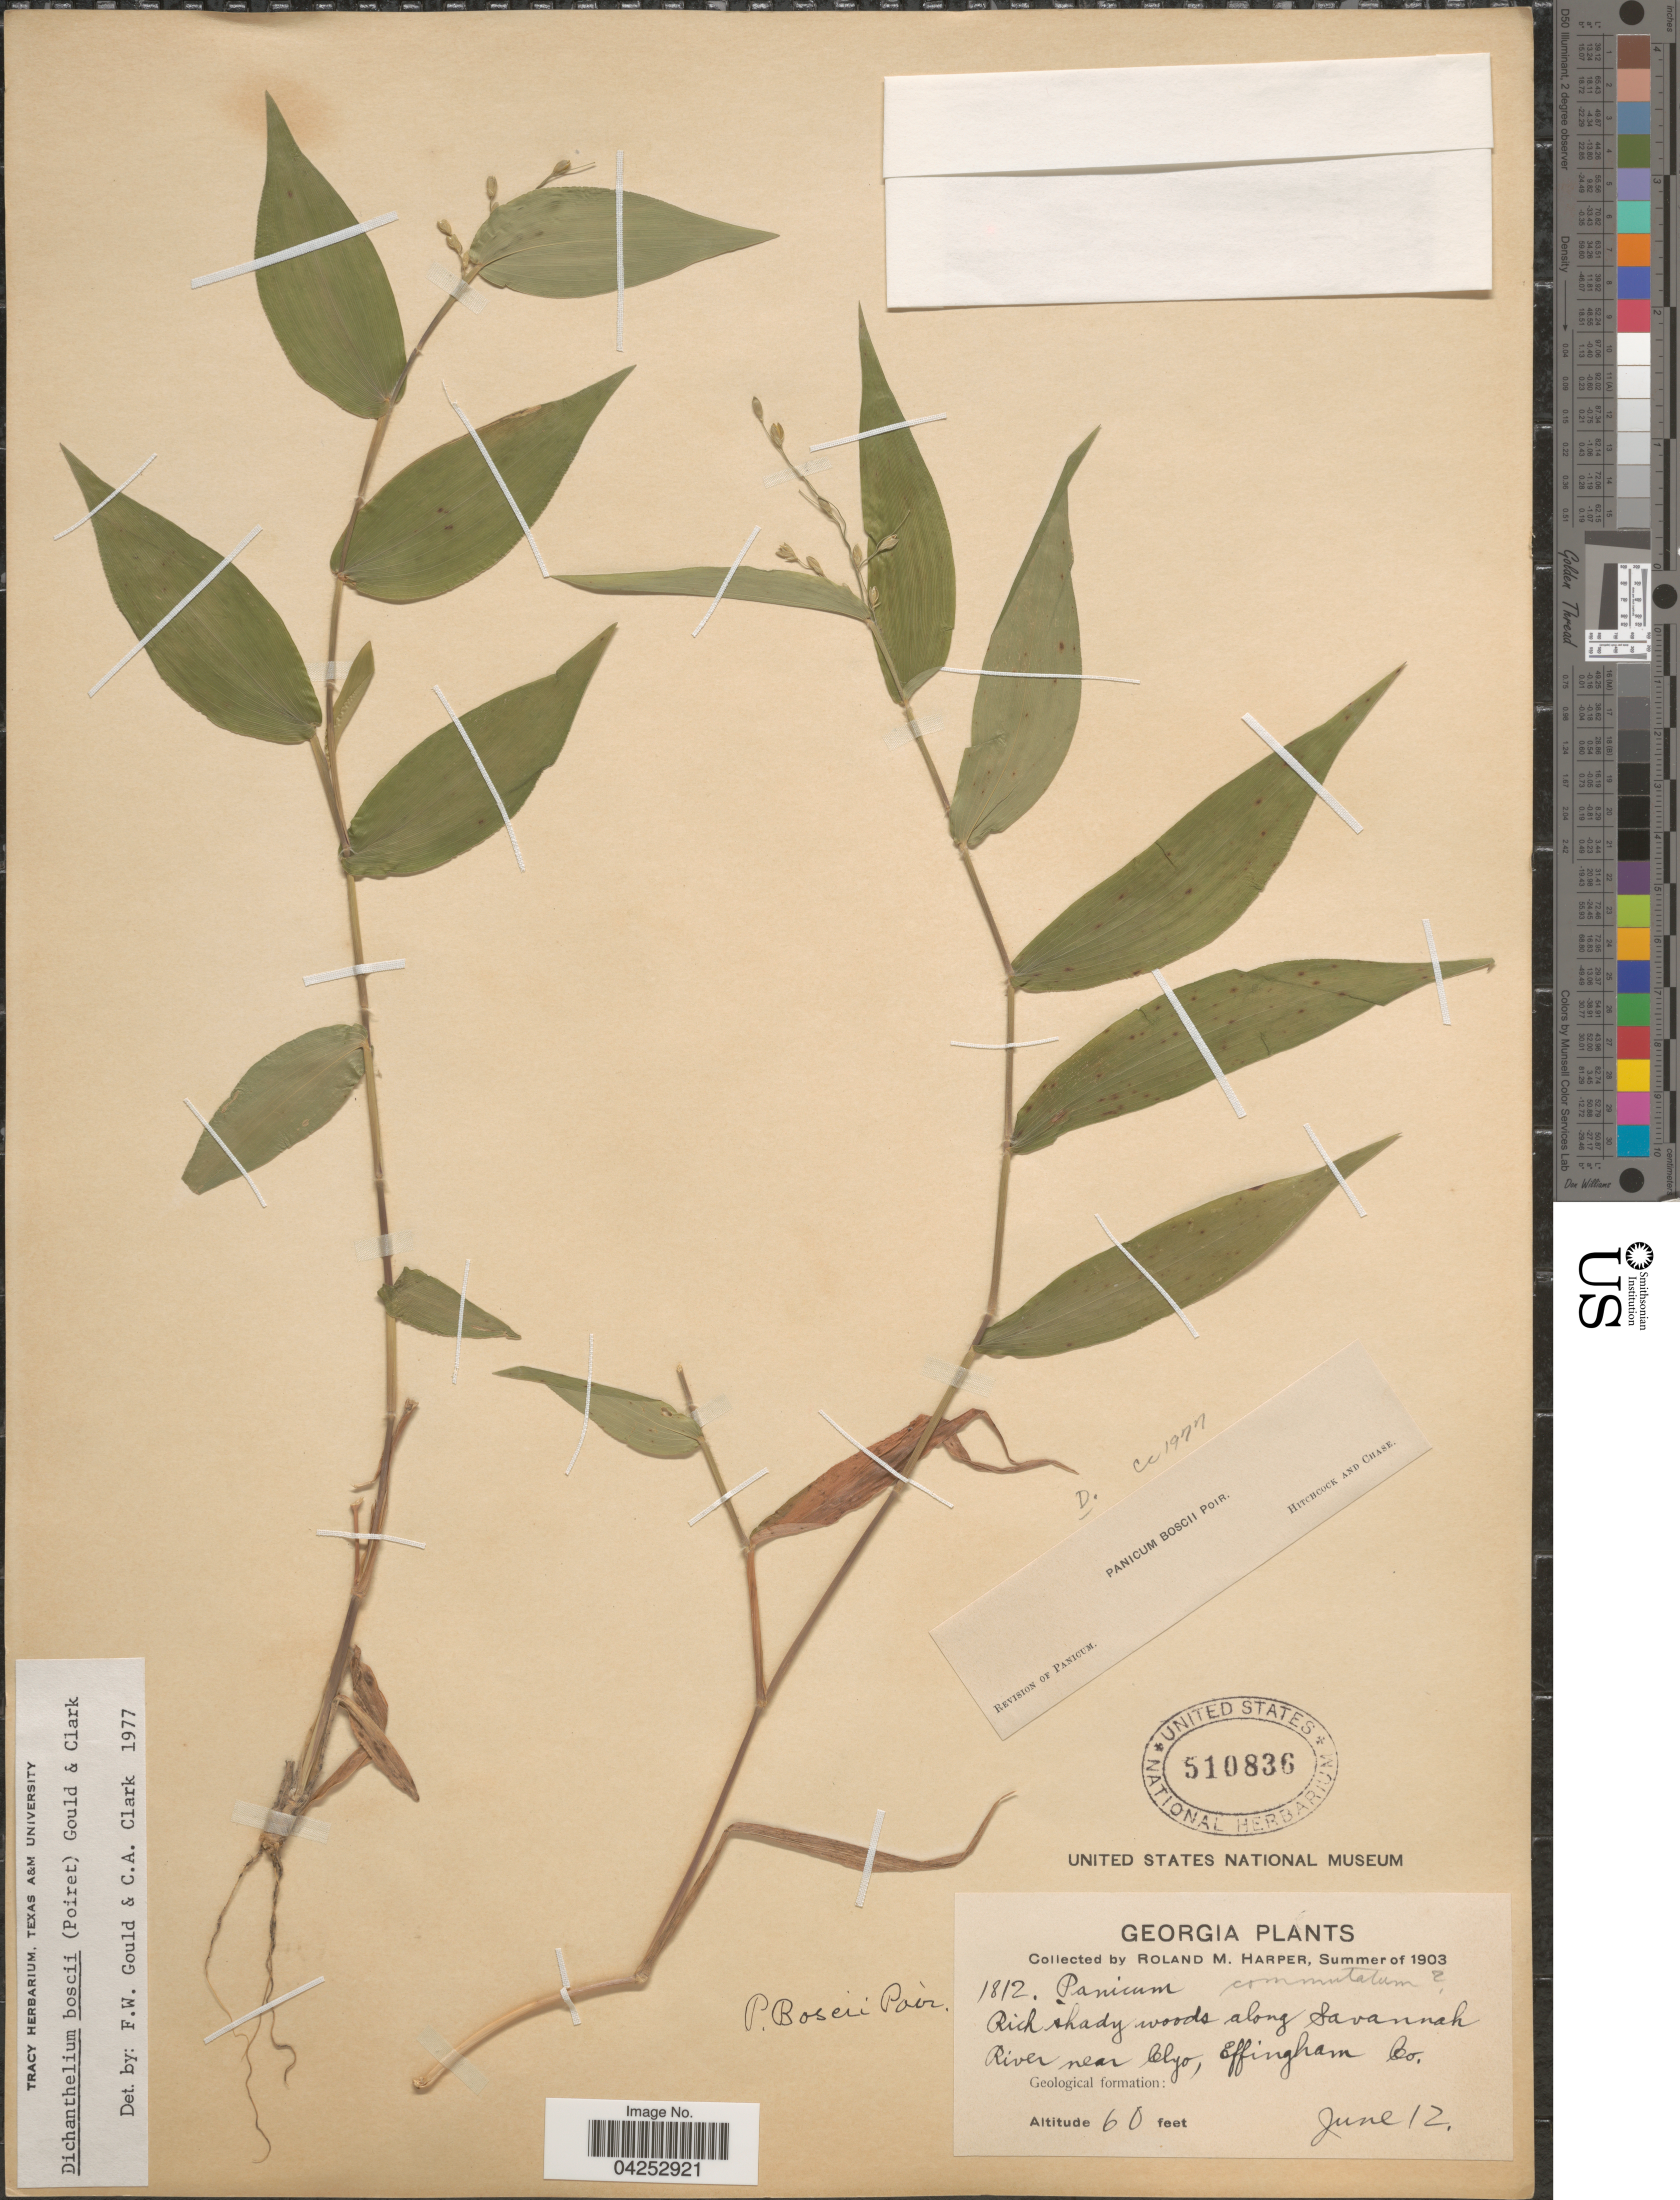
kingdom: Plantae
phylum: Tracheophyta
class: Liliopsida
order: Poales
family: Poaceae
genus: Dichanthelium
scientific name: Dichanthelium boscii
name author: (Poir.) Gould & C.A. Clark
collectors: R. M. Harper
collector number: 1812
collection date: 1903-06-12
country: United States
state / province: Georgia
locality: Rich shady woods along Savannah River near Clyo, Effingham Co.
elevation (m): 18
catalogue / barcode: US 510836